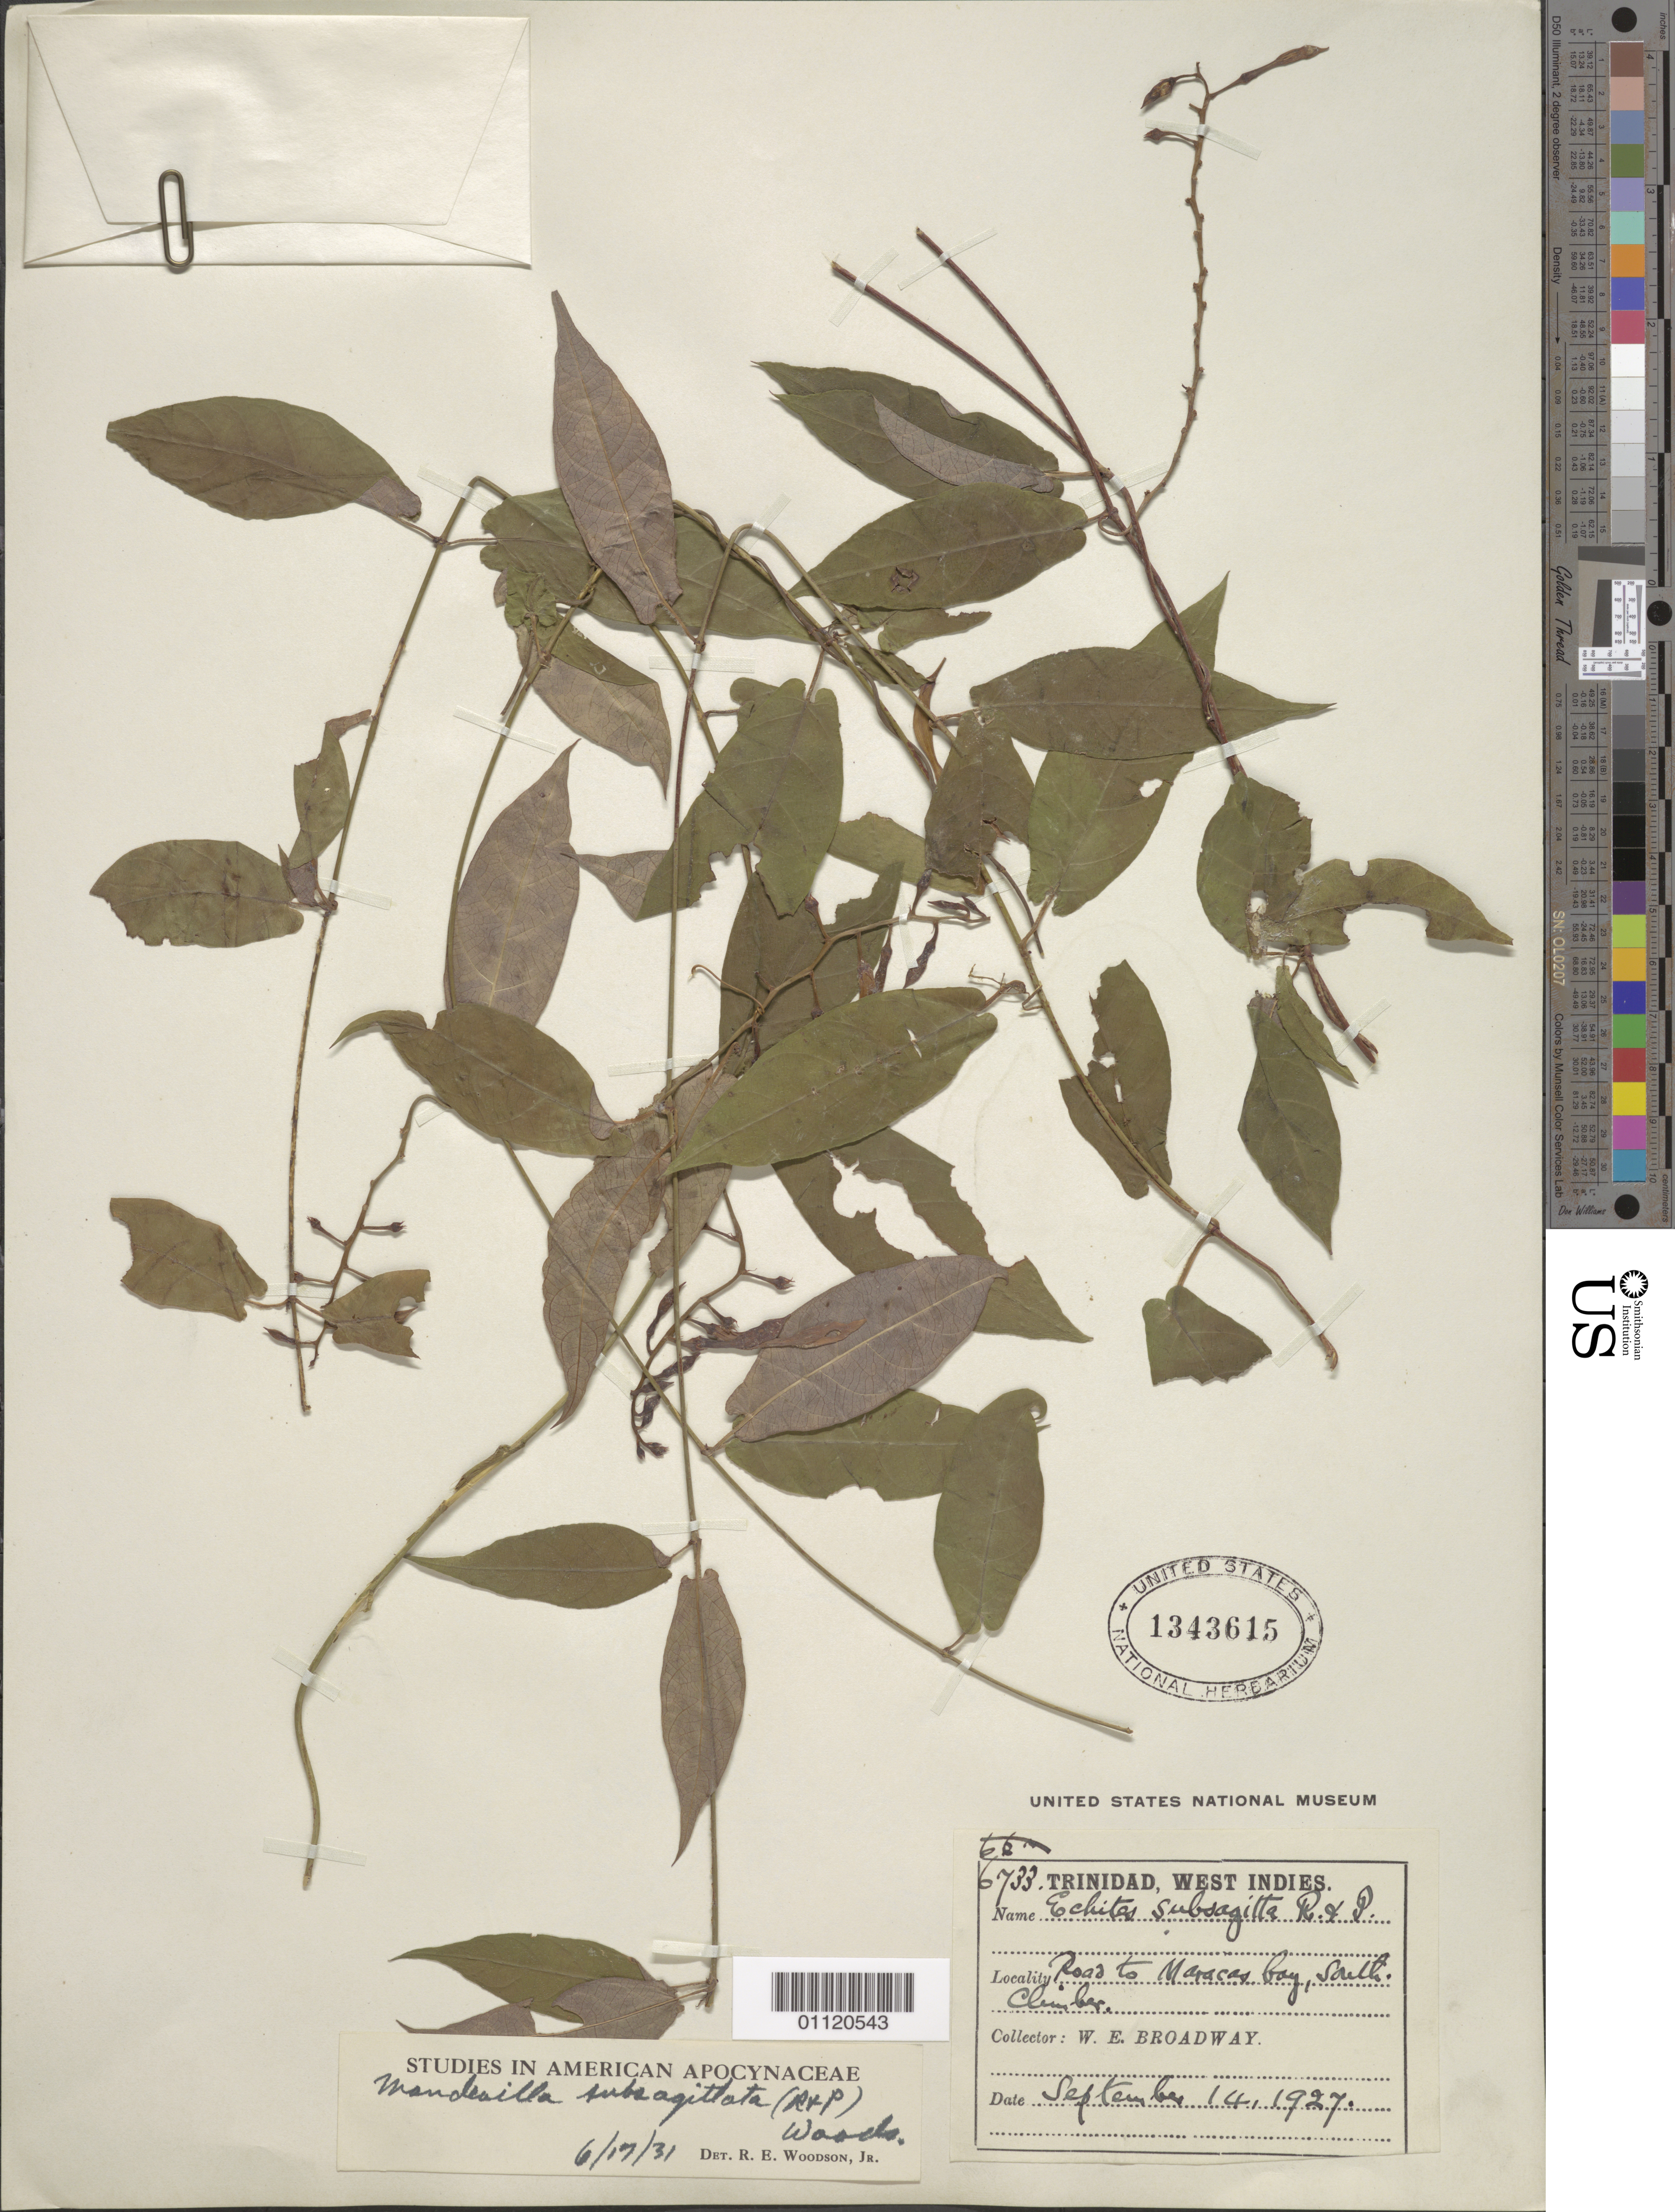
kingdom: Plantae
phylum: Tracheophyta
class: Magnoliopsida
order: Gentianales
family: Apocynaceae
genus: Mandevilla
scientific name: Mandevilla subsagittata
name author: (Ruiz & Pav.) Woodson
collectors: W. E. Broadway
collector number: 6733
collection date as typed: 14 Sep 1927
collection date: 1927-09-14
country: Trinidad and Tobago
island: Trinidad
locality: Road to Maracas Bay S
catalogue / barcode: US 1343615